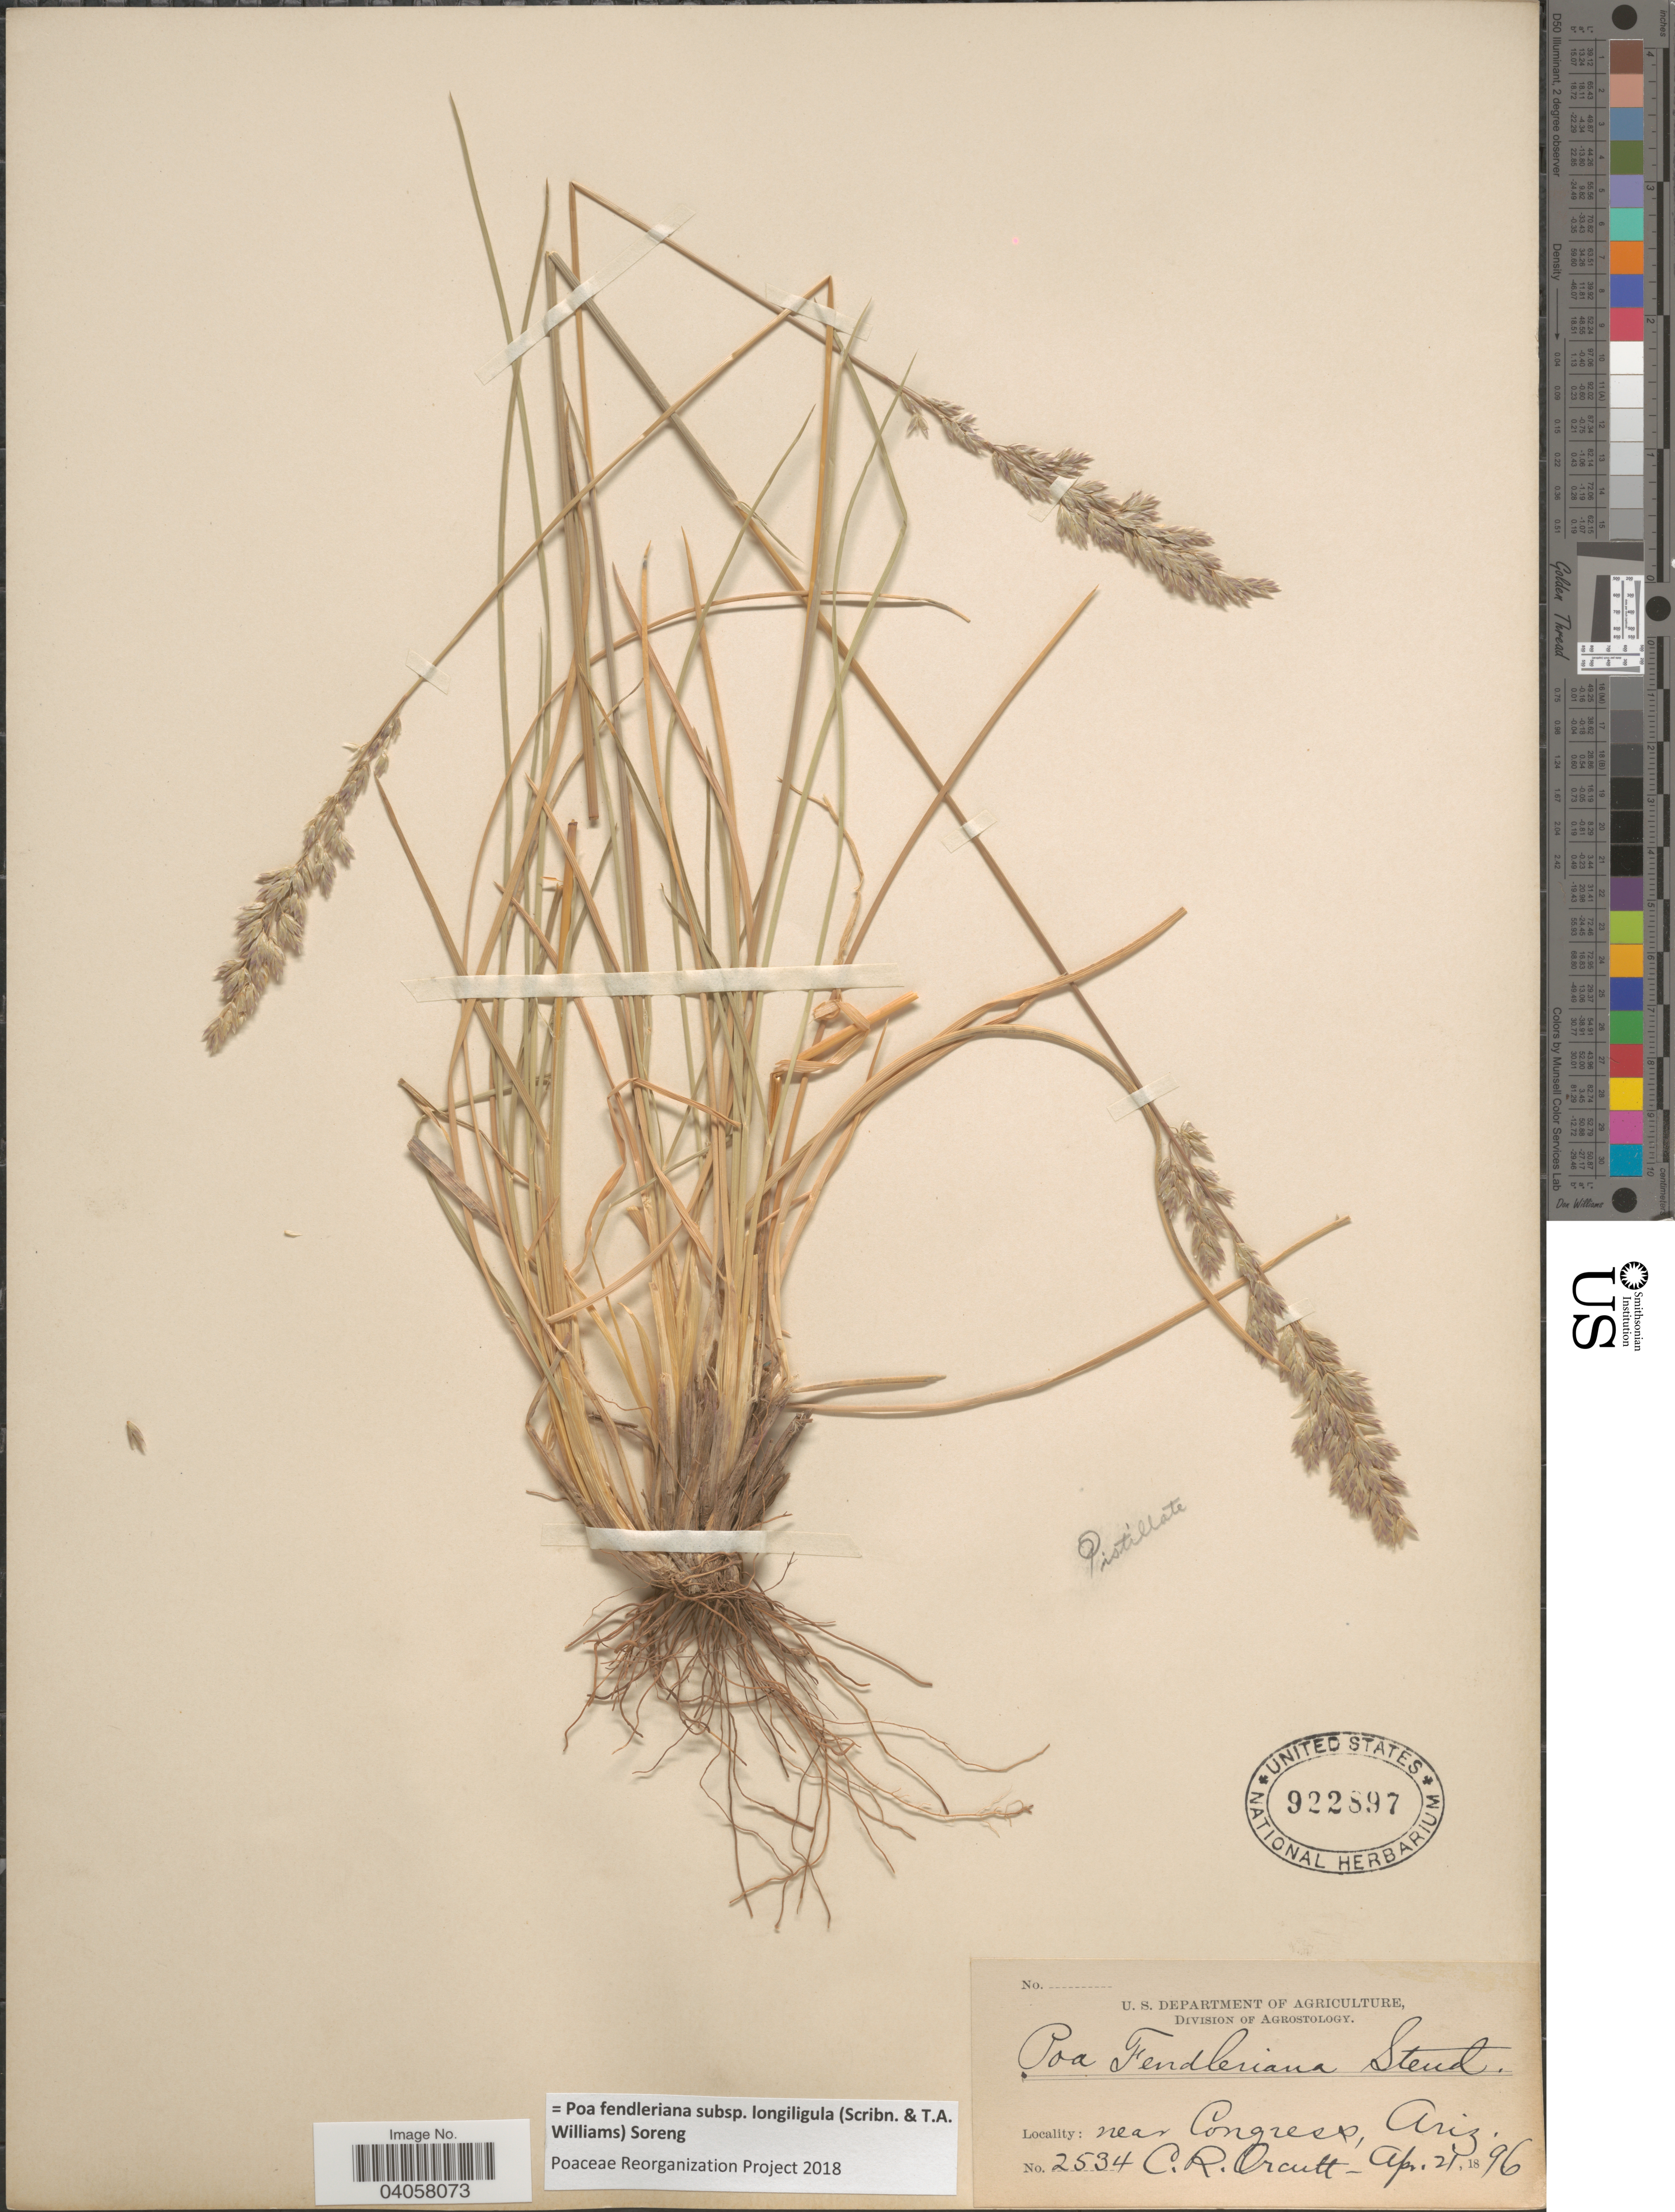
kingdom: Plantae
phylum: Tracheophyta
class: Liliopsida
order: Poales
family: Poaceae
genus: Poa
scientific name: Poa fendleriana subsp. longiligula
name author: (Scribn. & T.A. Williams) Soreng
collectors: C. R. Orcutt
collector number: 2534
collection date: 1896-04-21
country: United States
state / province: Arizona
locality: Near Congress.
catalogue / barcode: US 922897